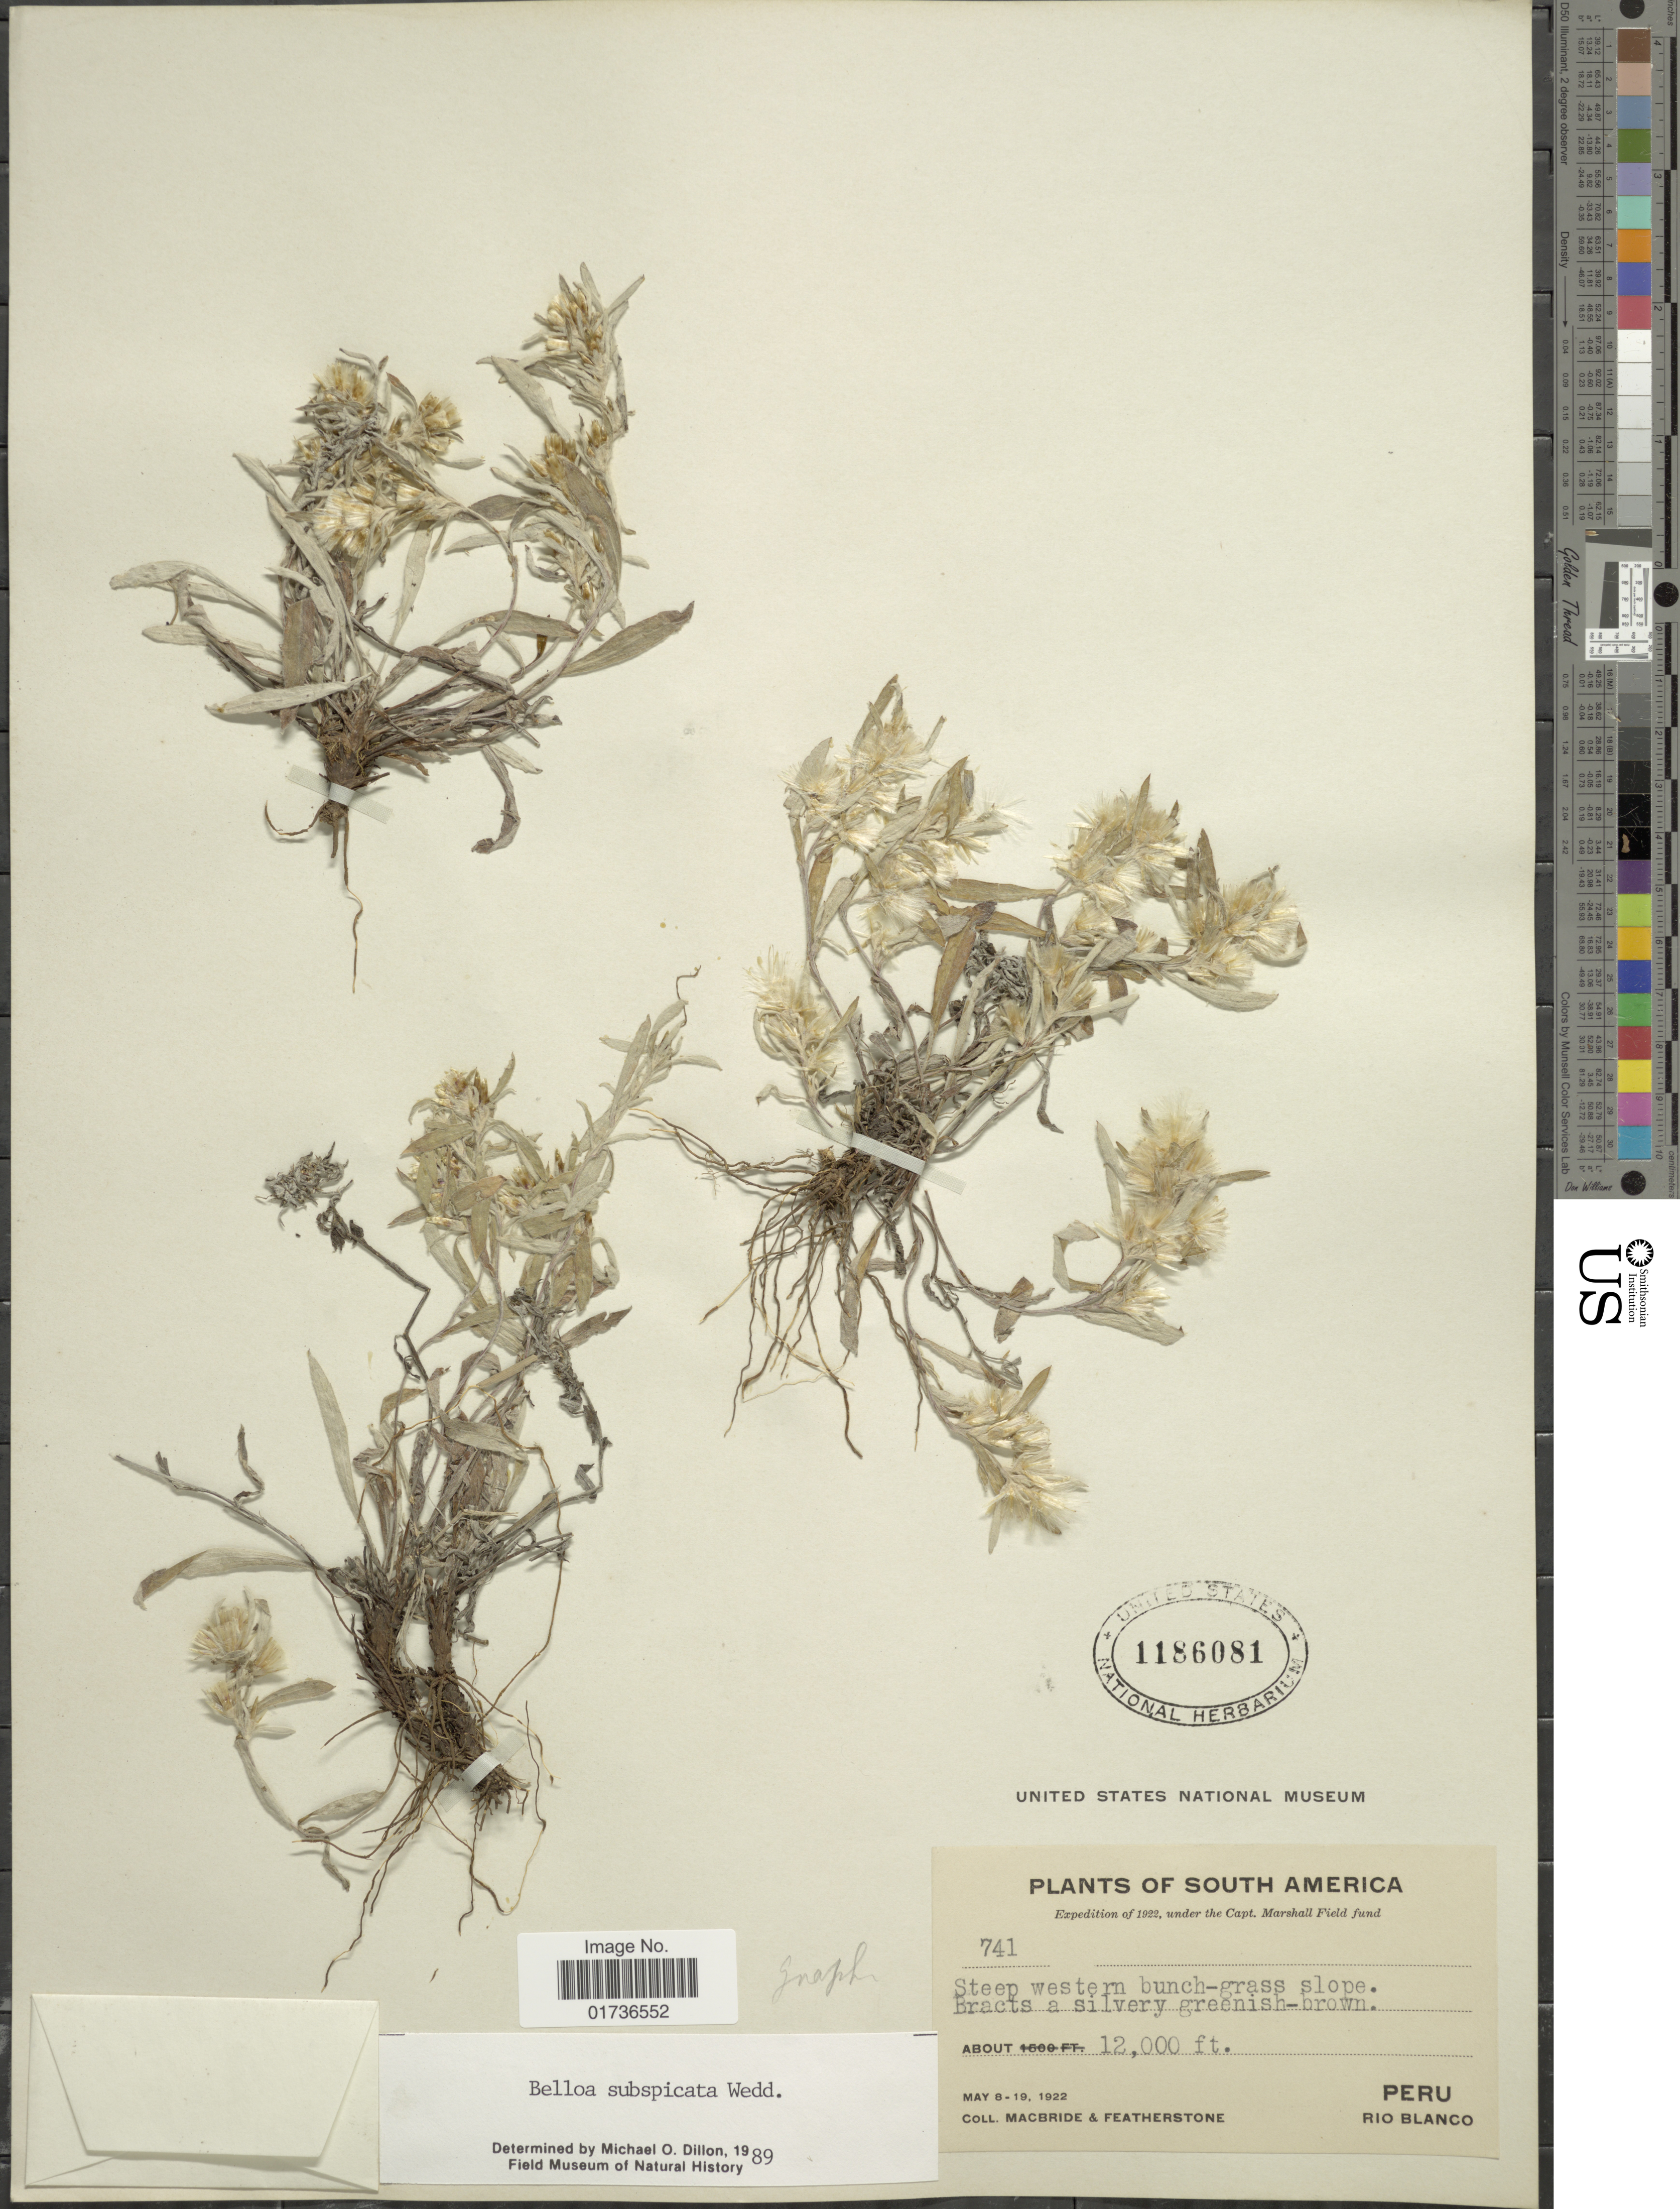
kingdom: Plantae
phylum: Tracheophyta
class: Magnoliopsida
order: Asterales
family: Asteraceae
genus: Mniodes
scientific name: Mniodes subspicata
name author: (Wedd.) S.E. Freire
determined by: Dillon, M. O.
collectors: Macbride, -- & -. Featherstone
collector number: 741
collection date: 1922-05-08/1922-05-19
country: Peru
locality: Steep western buch-grass slope, Rio Blanco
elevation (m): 3658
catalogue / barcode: US 1186081